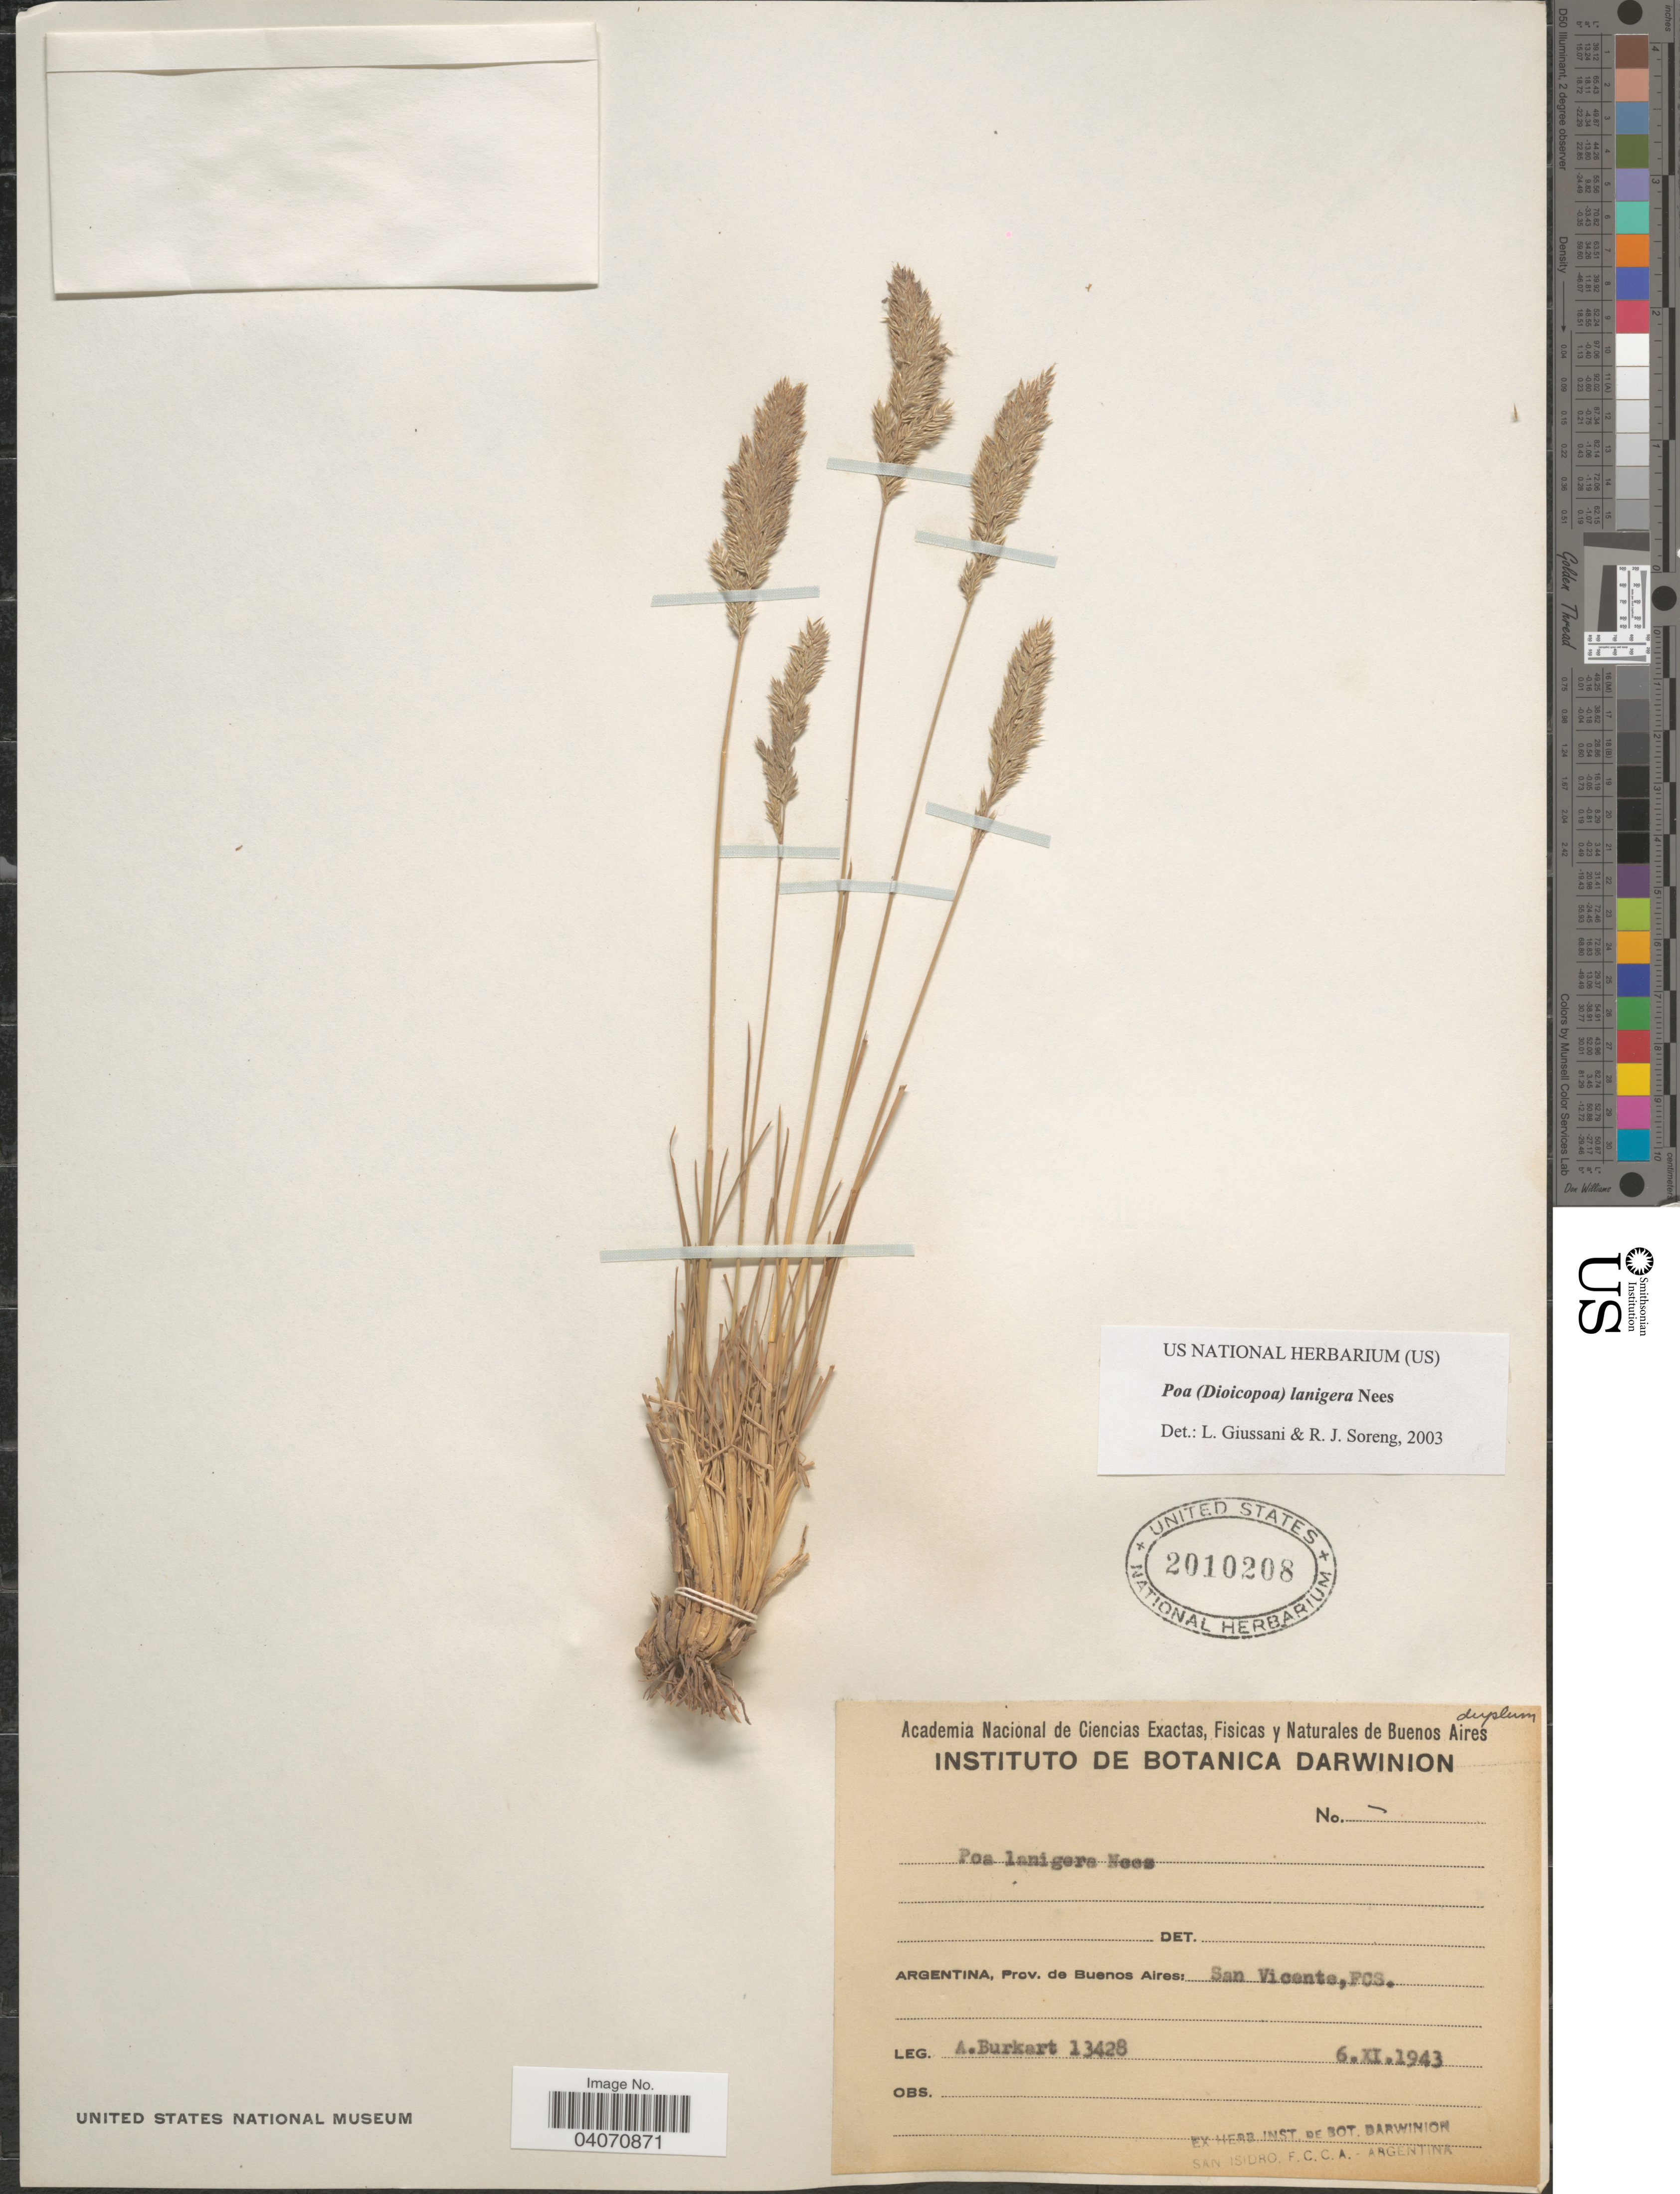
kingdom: Plantae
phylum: Tracheophyta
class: Liliopsida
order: Poales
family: Poaceae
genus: Poa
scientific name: Poa lanigera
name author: Nees in Mart.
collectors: A. E. Burkart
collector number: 13428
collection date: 1943-11-06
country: Argentina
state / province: Buenos Aires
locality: San Vicente, FCS.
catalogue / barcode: US 2010208